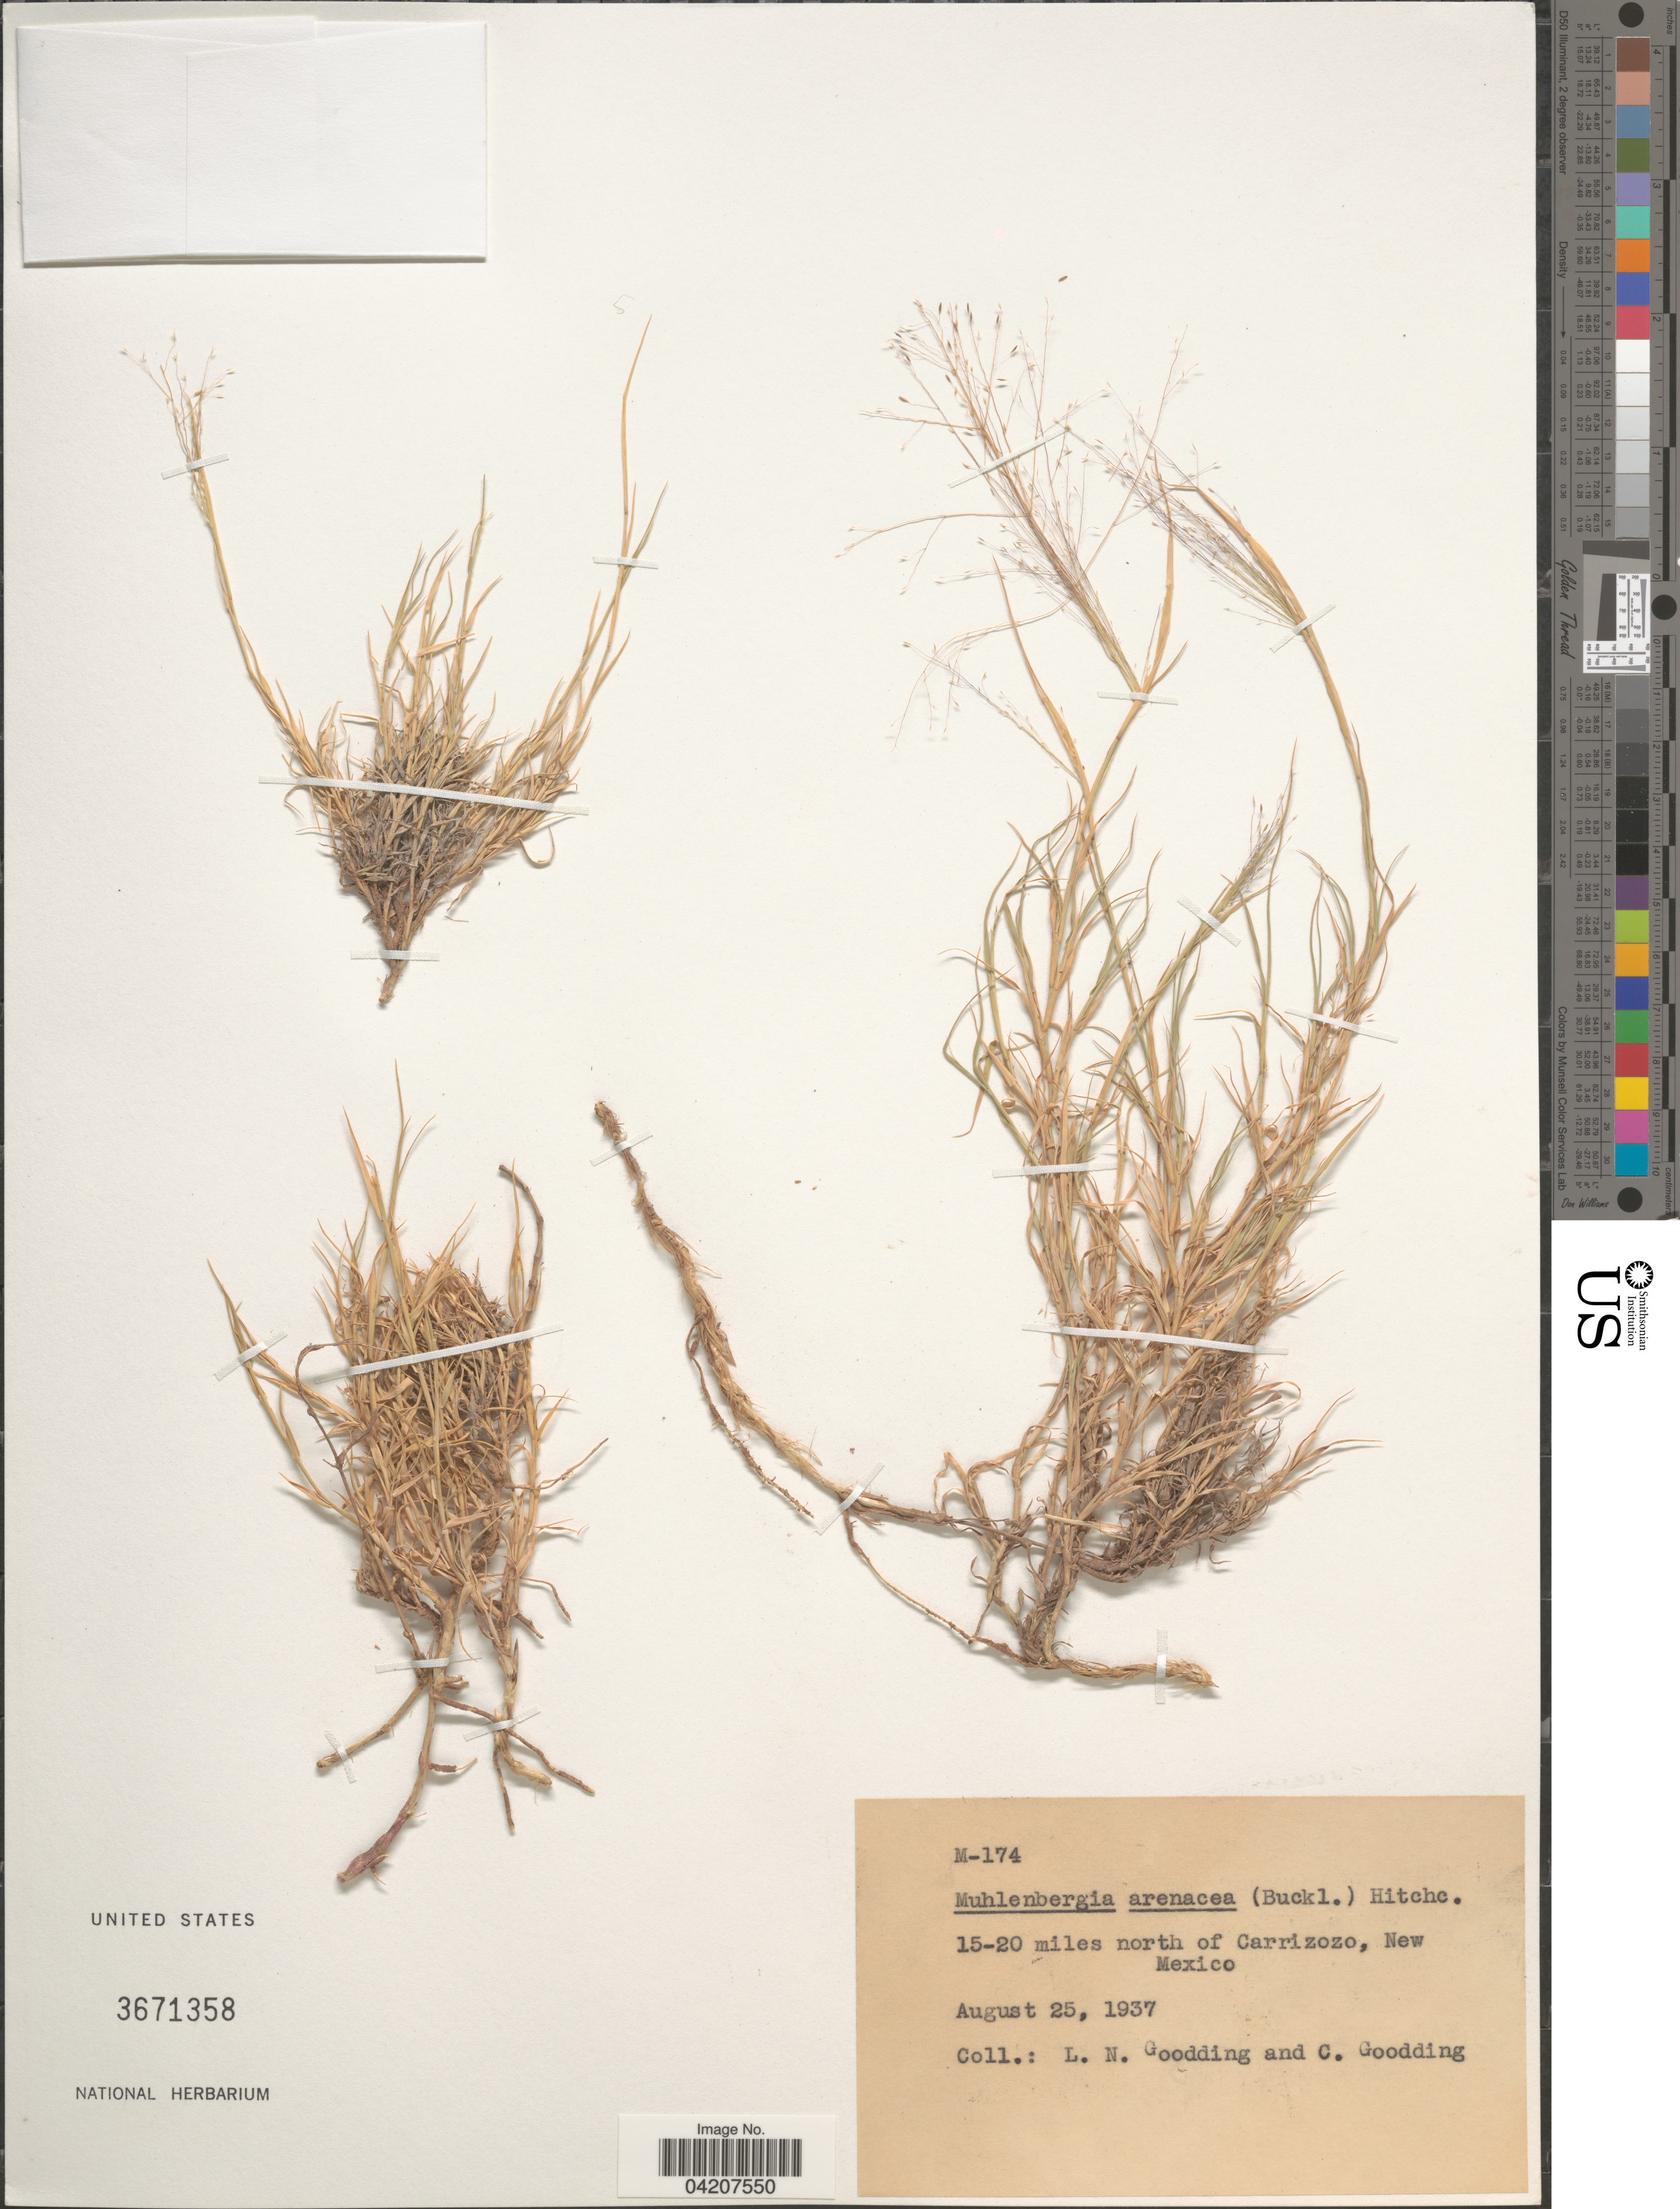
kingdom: Plantae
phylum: Tracheophyta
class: Liliopsida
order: Poales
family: Poaceae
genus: Muhlenbergia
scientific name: Muhlenbergia arenacea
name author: (Buckley) Hitchc.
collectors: L. N. Goodding & C. Goodding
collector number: M-174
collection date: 1937-08-25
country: United States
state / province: New Mexico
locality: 15-20 miles north of Carrizozo.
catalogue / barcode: US 3671358